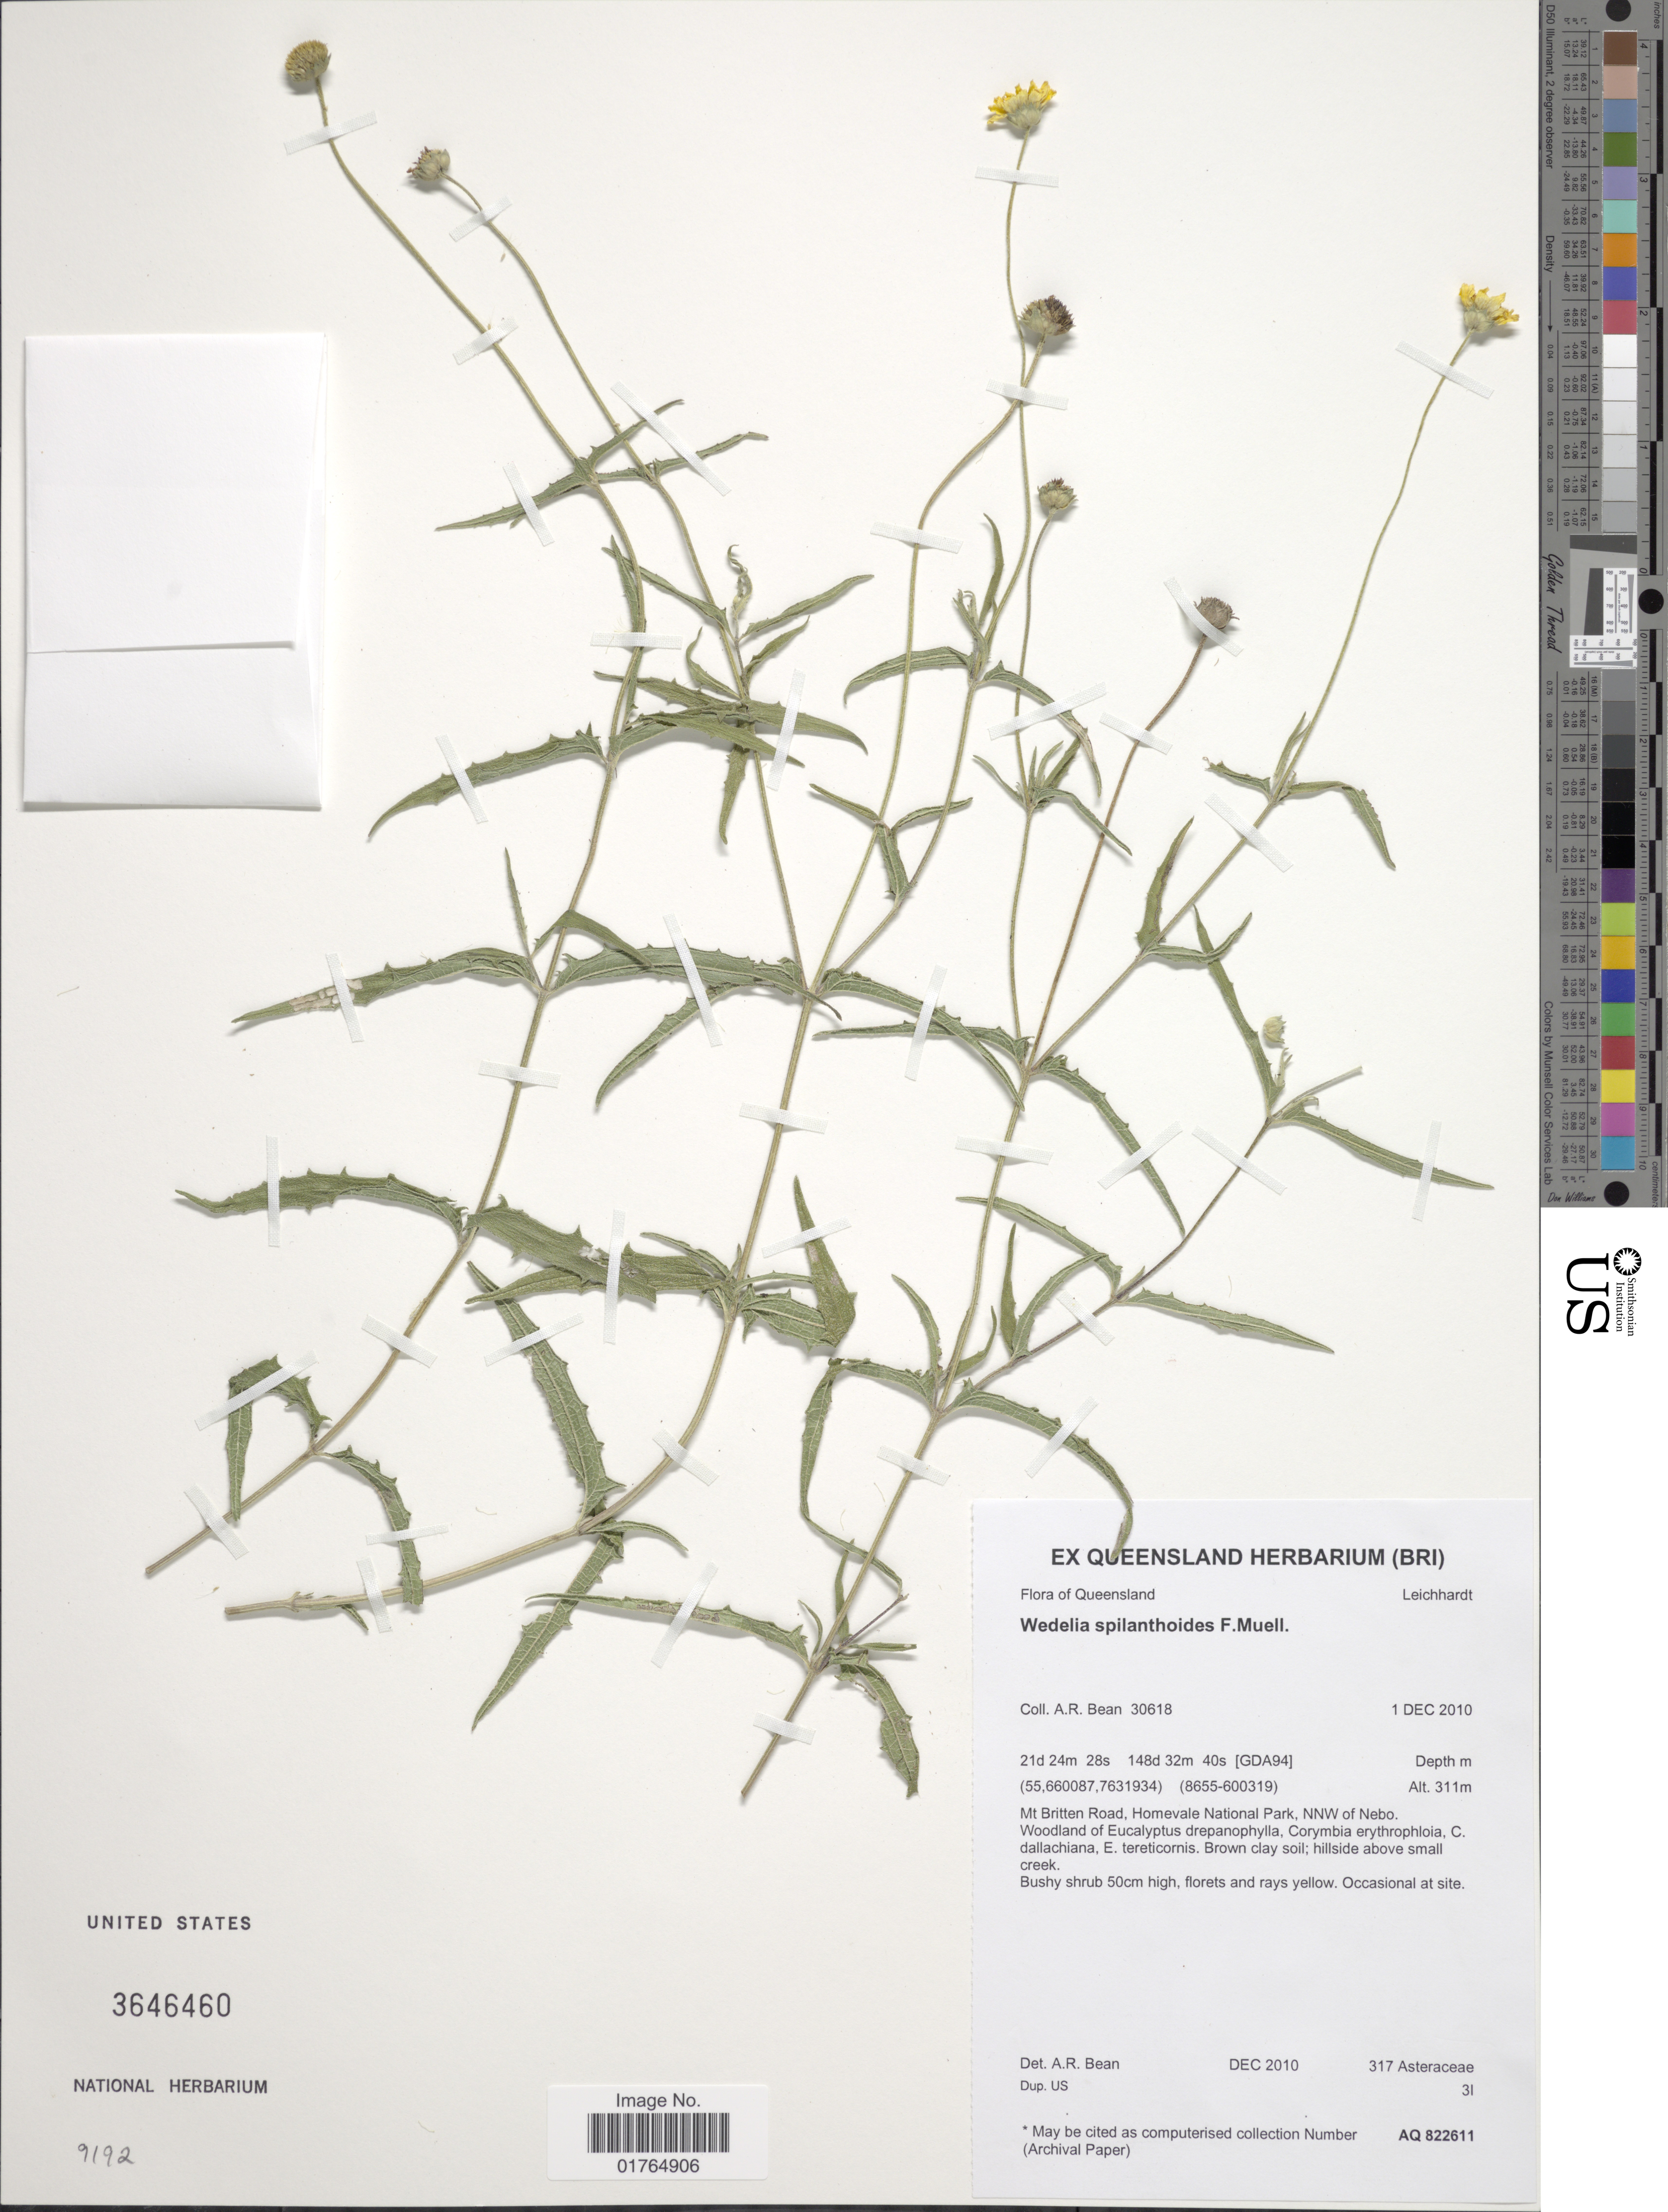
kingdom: Plantae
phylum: Tracheophyta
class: Magnoliopsida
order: Asterales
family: Asteraceae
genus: Wedelia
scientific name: Wedelia spilanthoides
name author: F. Muell.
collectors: A. R. Bean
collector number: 30618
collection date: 2010-12-01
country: Australia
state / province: Queensland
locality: Leichhardt, mt Britten Road, Homevale National Park, NNW of Nebo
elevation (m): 311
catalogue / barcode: US 3646460